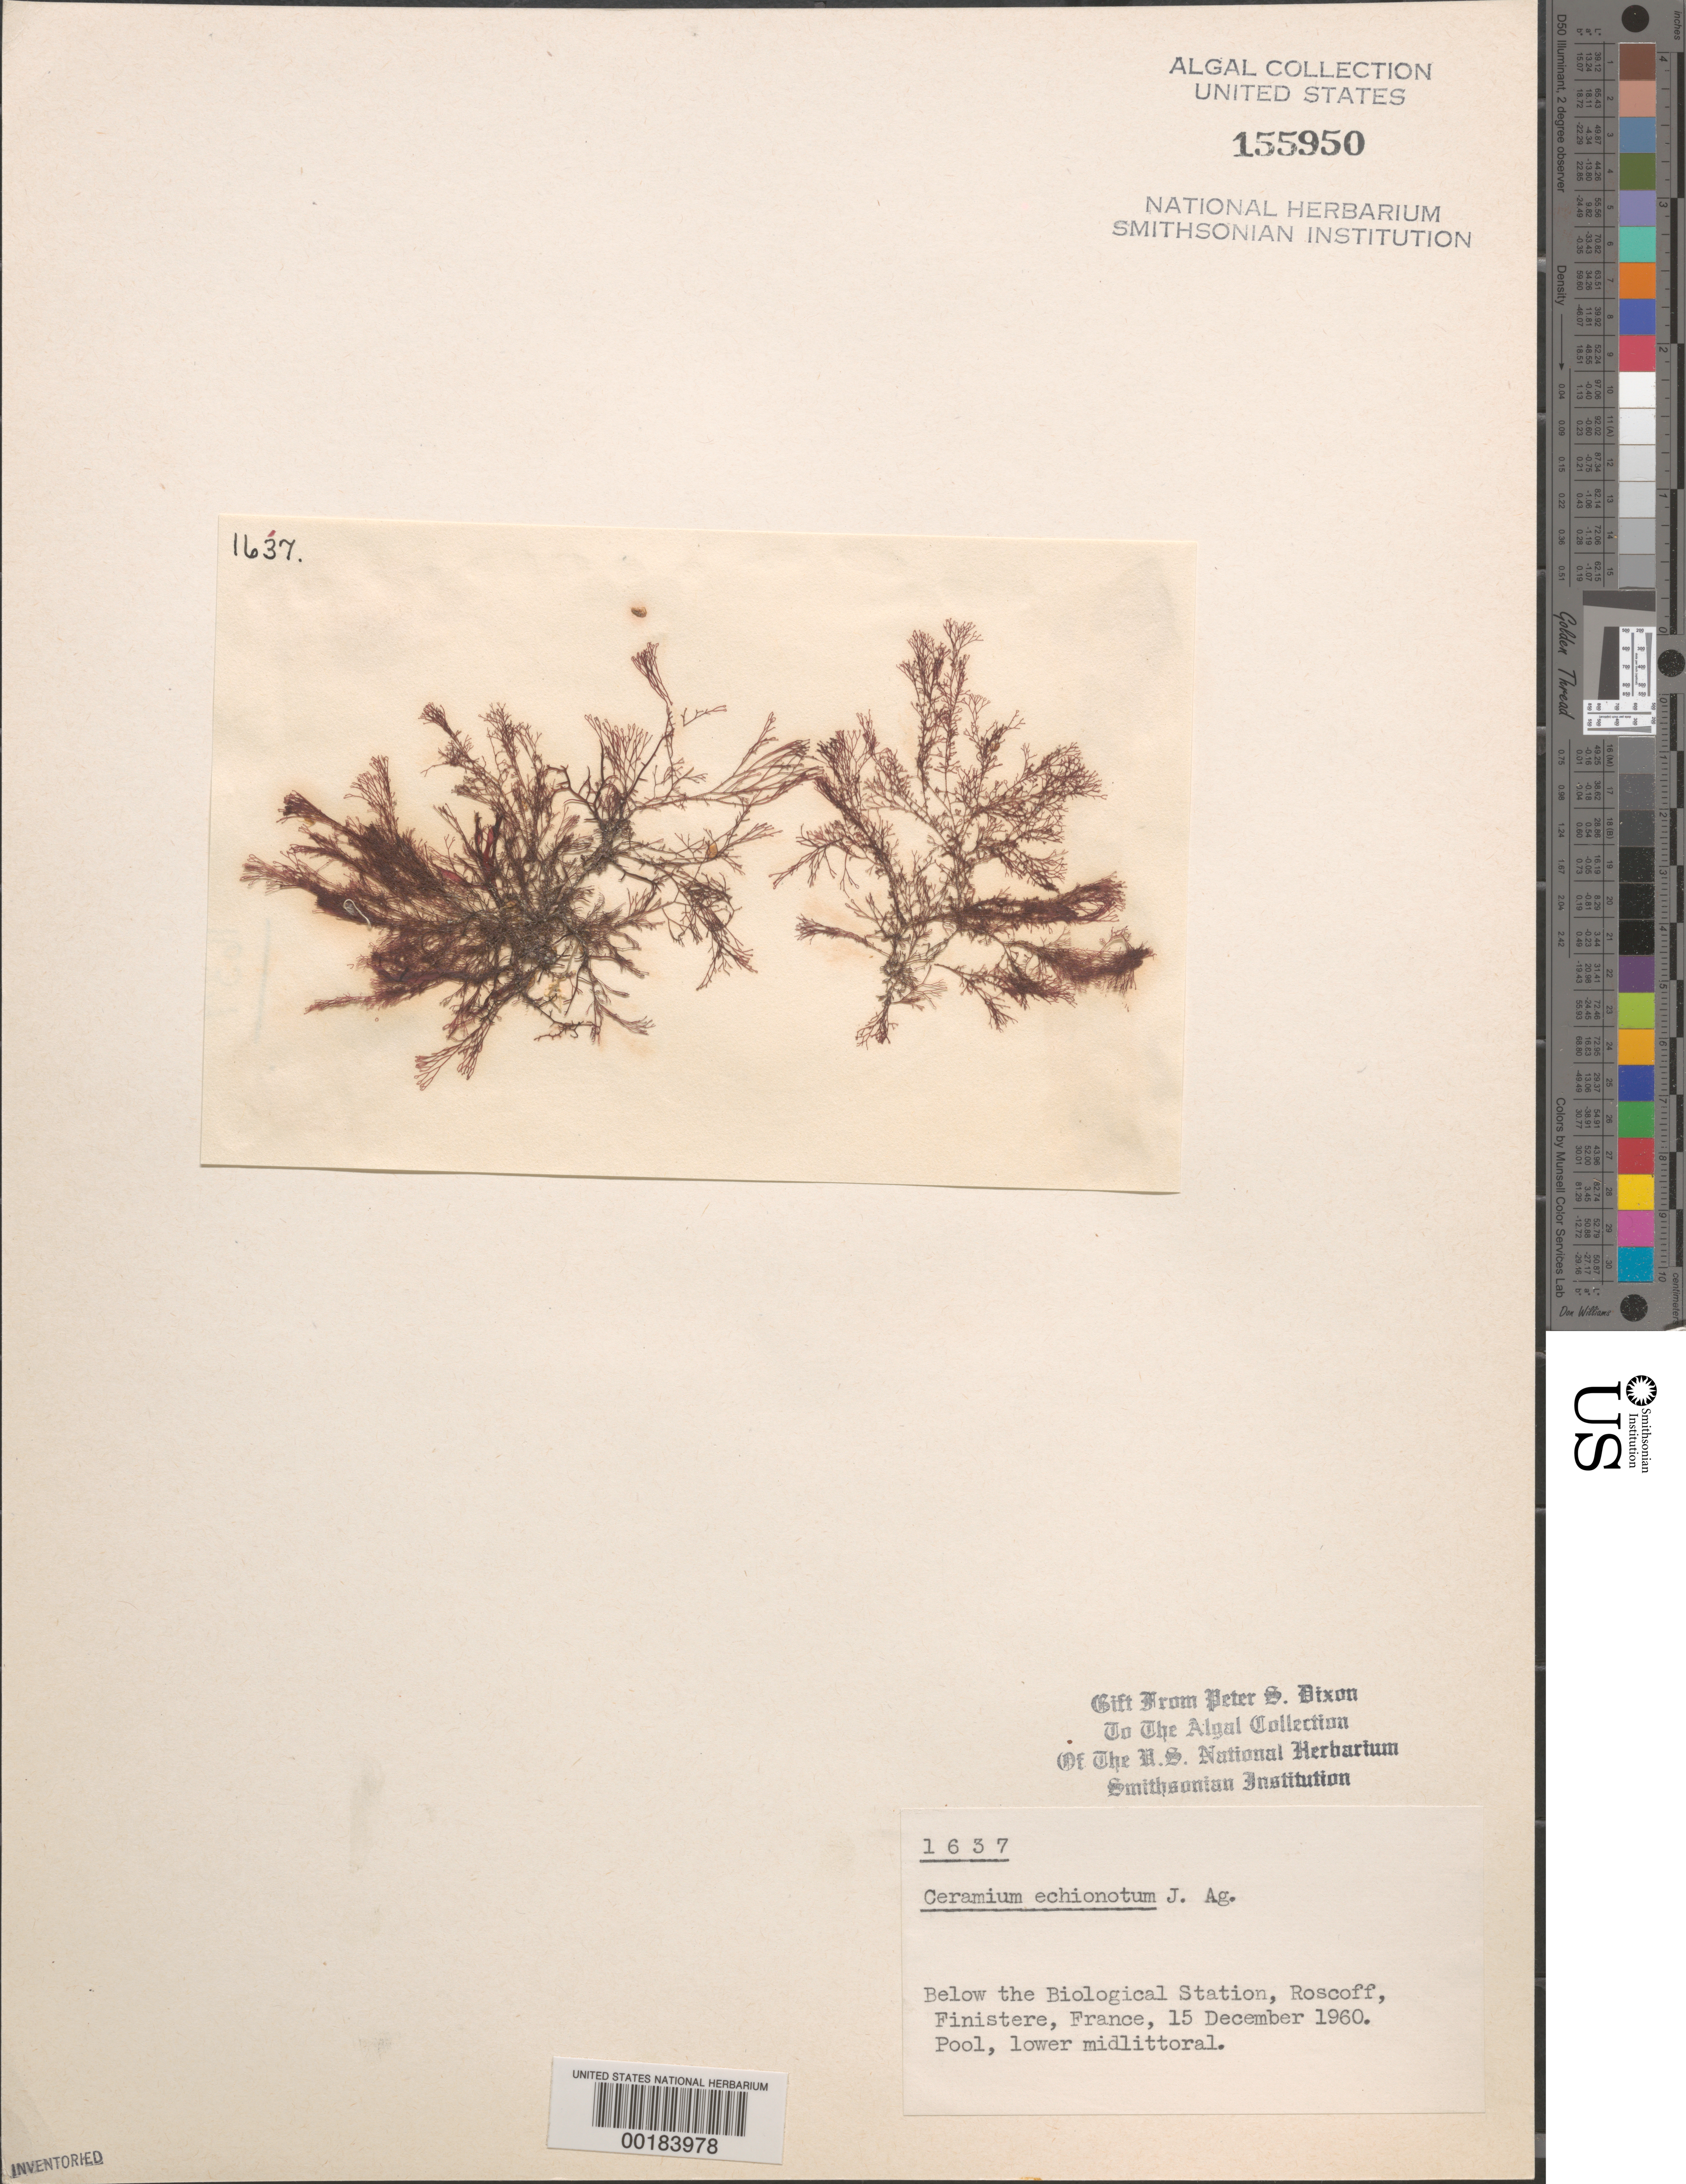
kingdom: Plantae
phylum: Rhodophyta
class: Florideophyceae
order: Ceramiales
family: Ceramiaceae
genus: Ceramium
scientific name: Ceramium echionotum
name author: J. Agardh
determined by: Dixon, P. S.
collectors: P. S. Dixon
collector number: PSD 1637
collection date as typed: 15 Dec 1960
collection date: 1960-12-15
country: France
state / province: Bretagne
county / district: Finistère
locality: Roscoff, below biological station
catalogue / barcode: US 155950